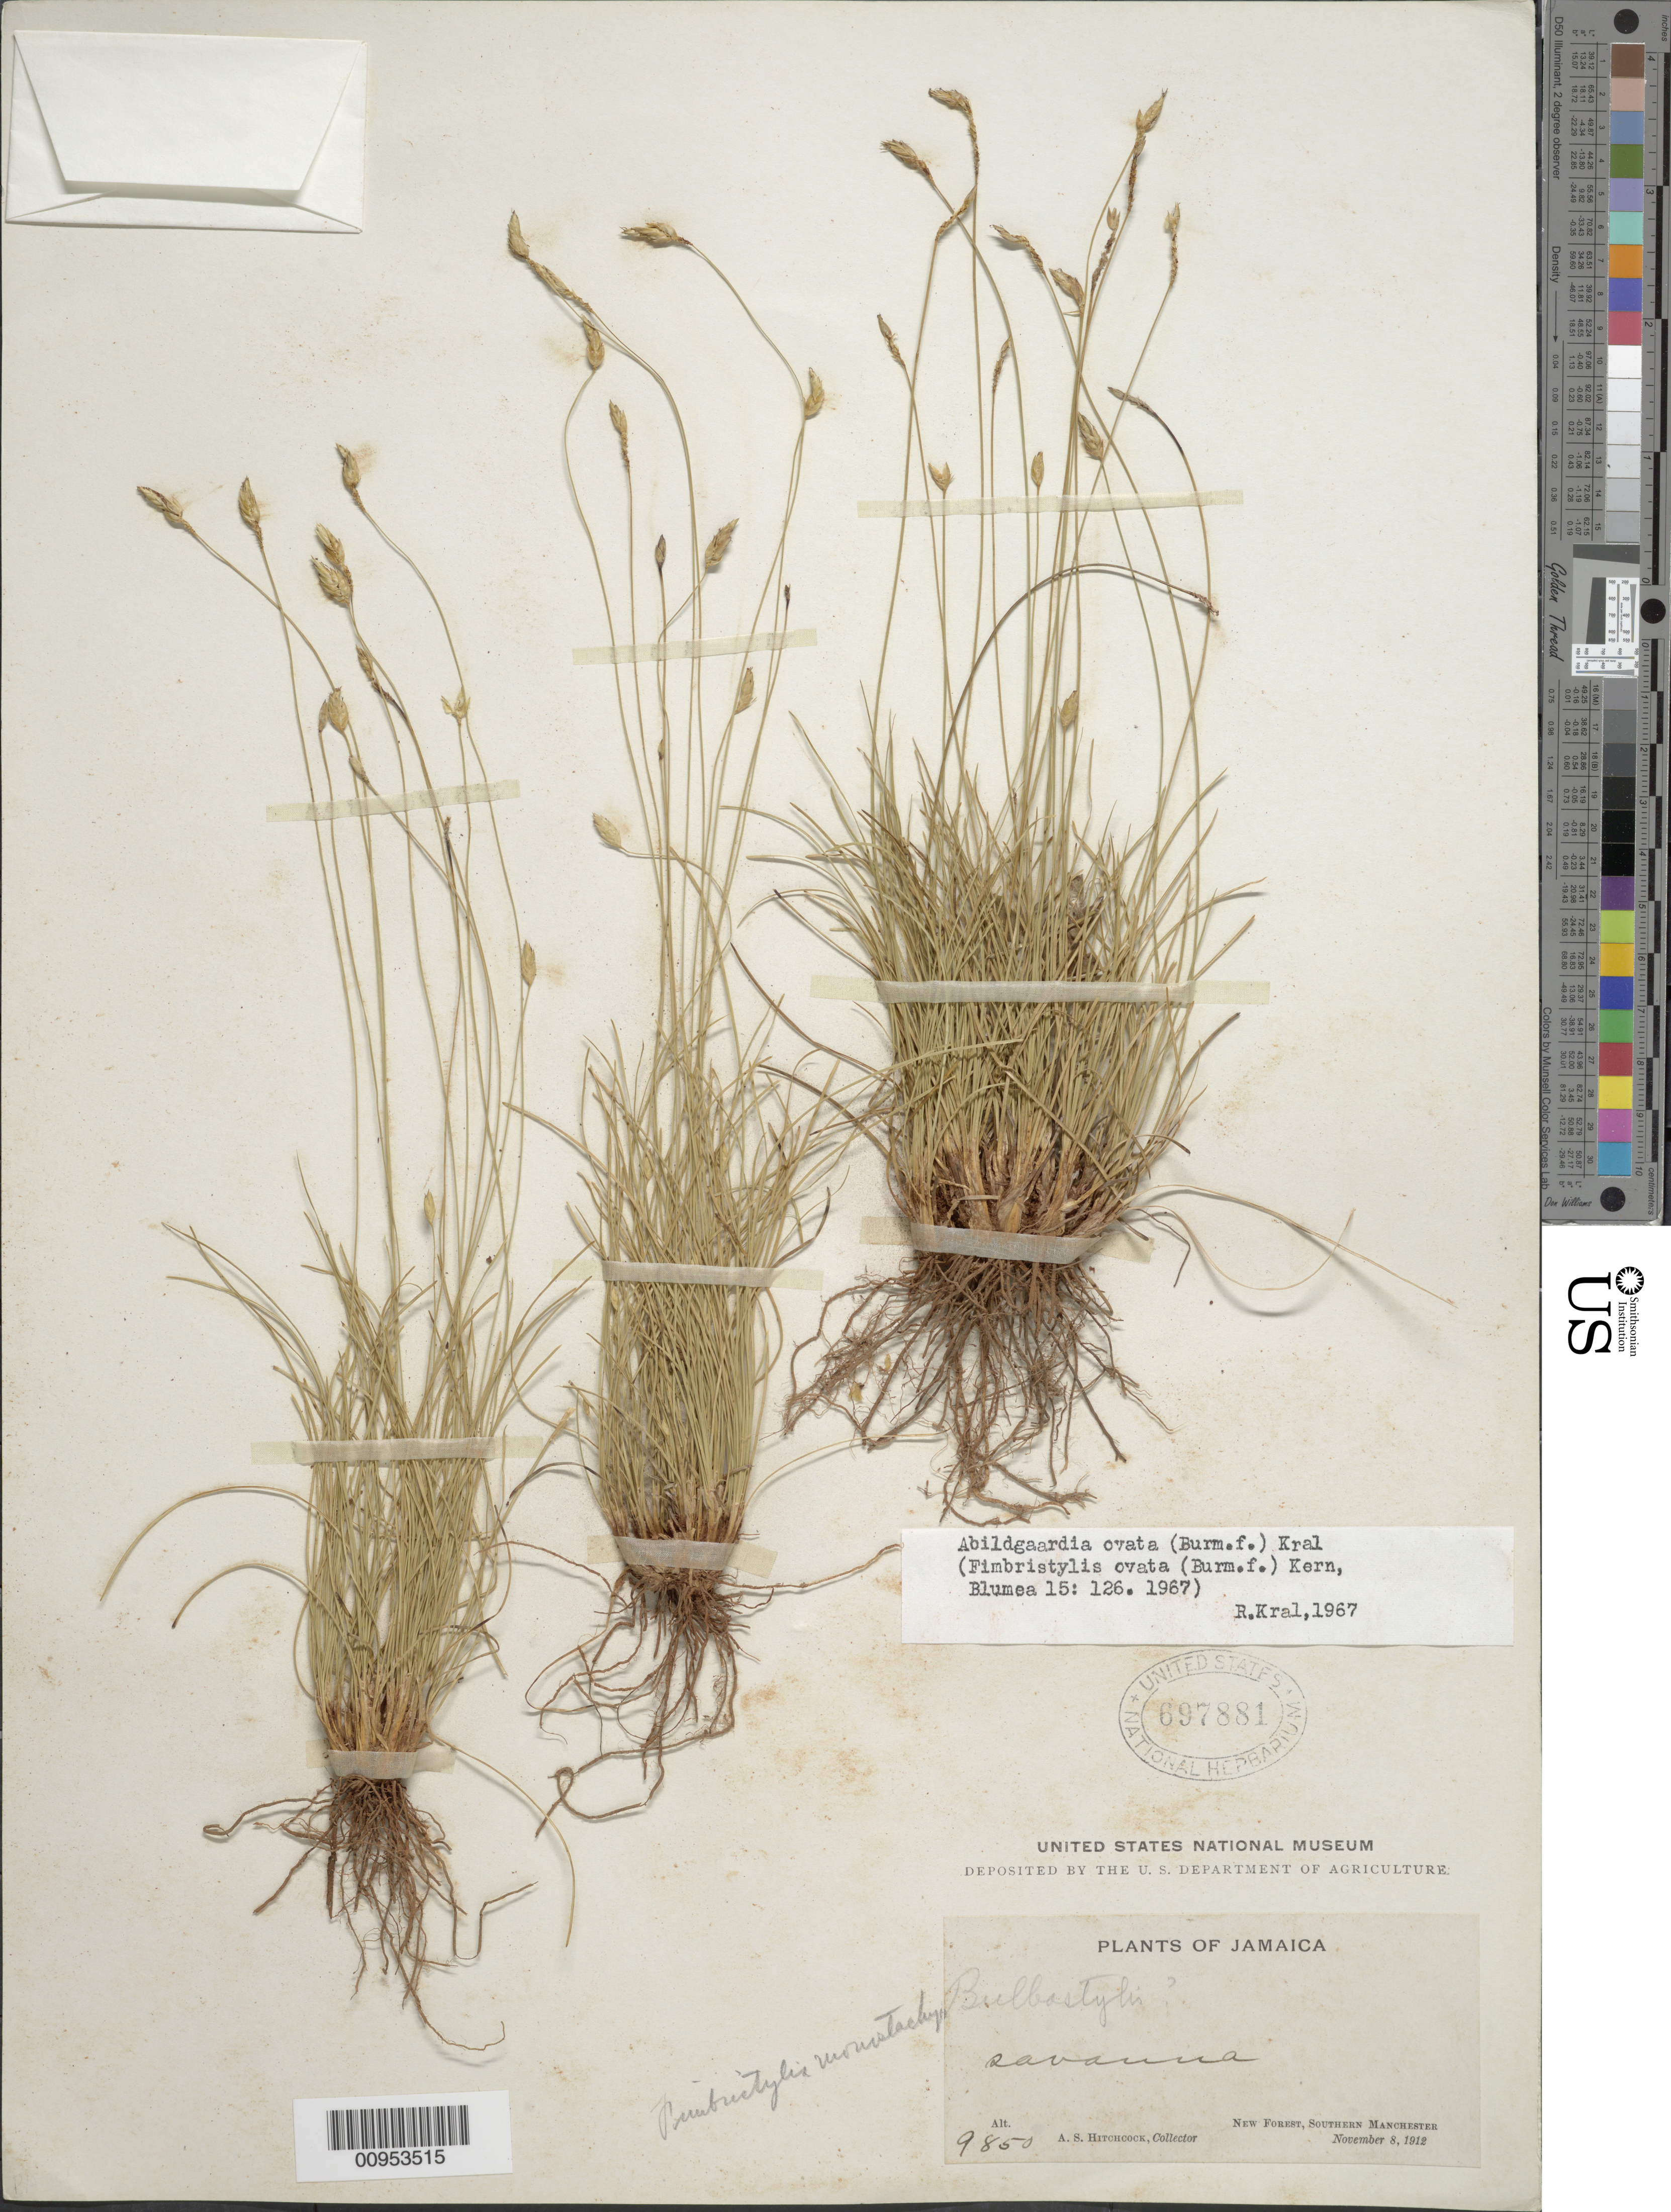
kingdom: Plantae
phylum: Tracheophyta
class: Liliopsida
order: Poales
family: Cyperaceae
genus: Abildgaardia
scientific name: Abildgaardia ovata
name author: (Burm. f.) Kral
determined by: Kral, Robert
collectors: A. S. Hitchcock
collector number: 9850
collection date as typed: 08 Nov 1912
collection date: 1912-11-08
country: Jamaica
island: Jamaica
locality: New Forest, Southern Manchester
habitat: Savanna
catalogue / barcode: US 697881